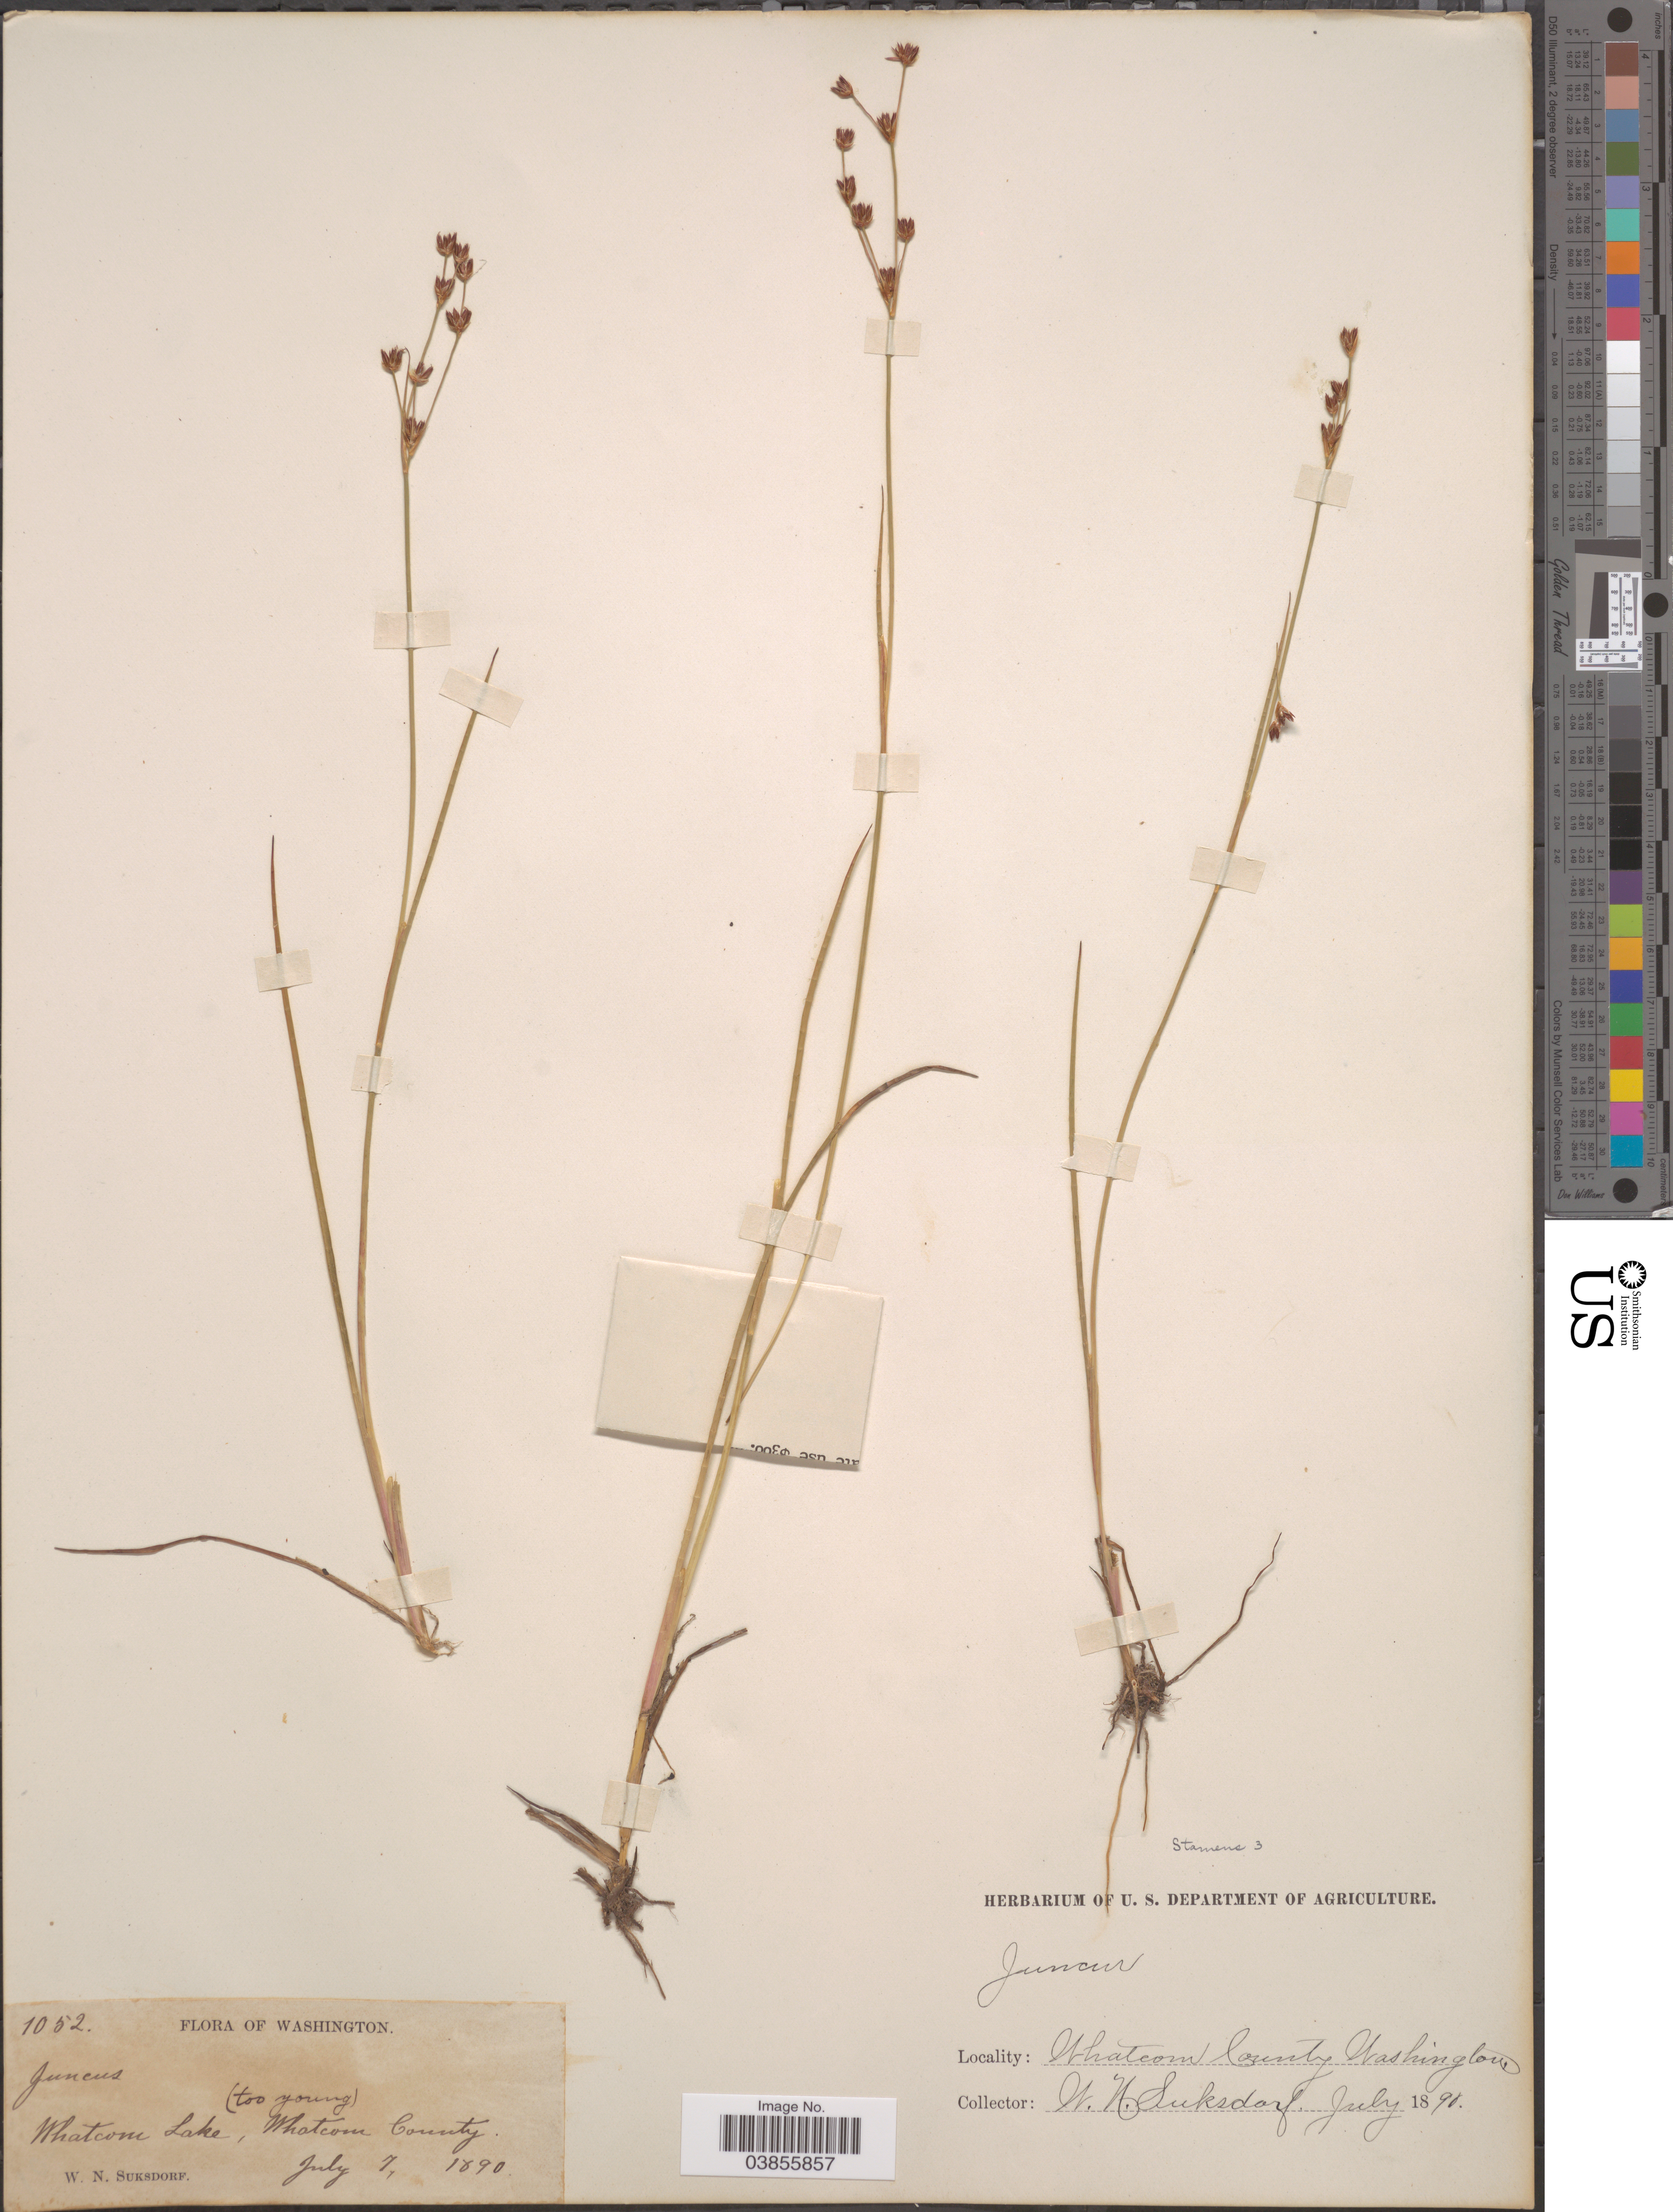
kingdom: Plantae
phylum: Tracheophyta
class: Liliopsida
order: Poales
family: Juncaceae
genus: Juncus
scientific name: Juncus oreganus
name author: S. Watson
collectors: W. N. Suksdorf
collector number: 1052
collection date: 1890-07-07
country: United States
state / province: Washington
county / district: Whatcom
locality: Whatcom Lake, Whatcom County.